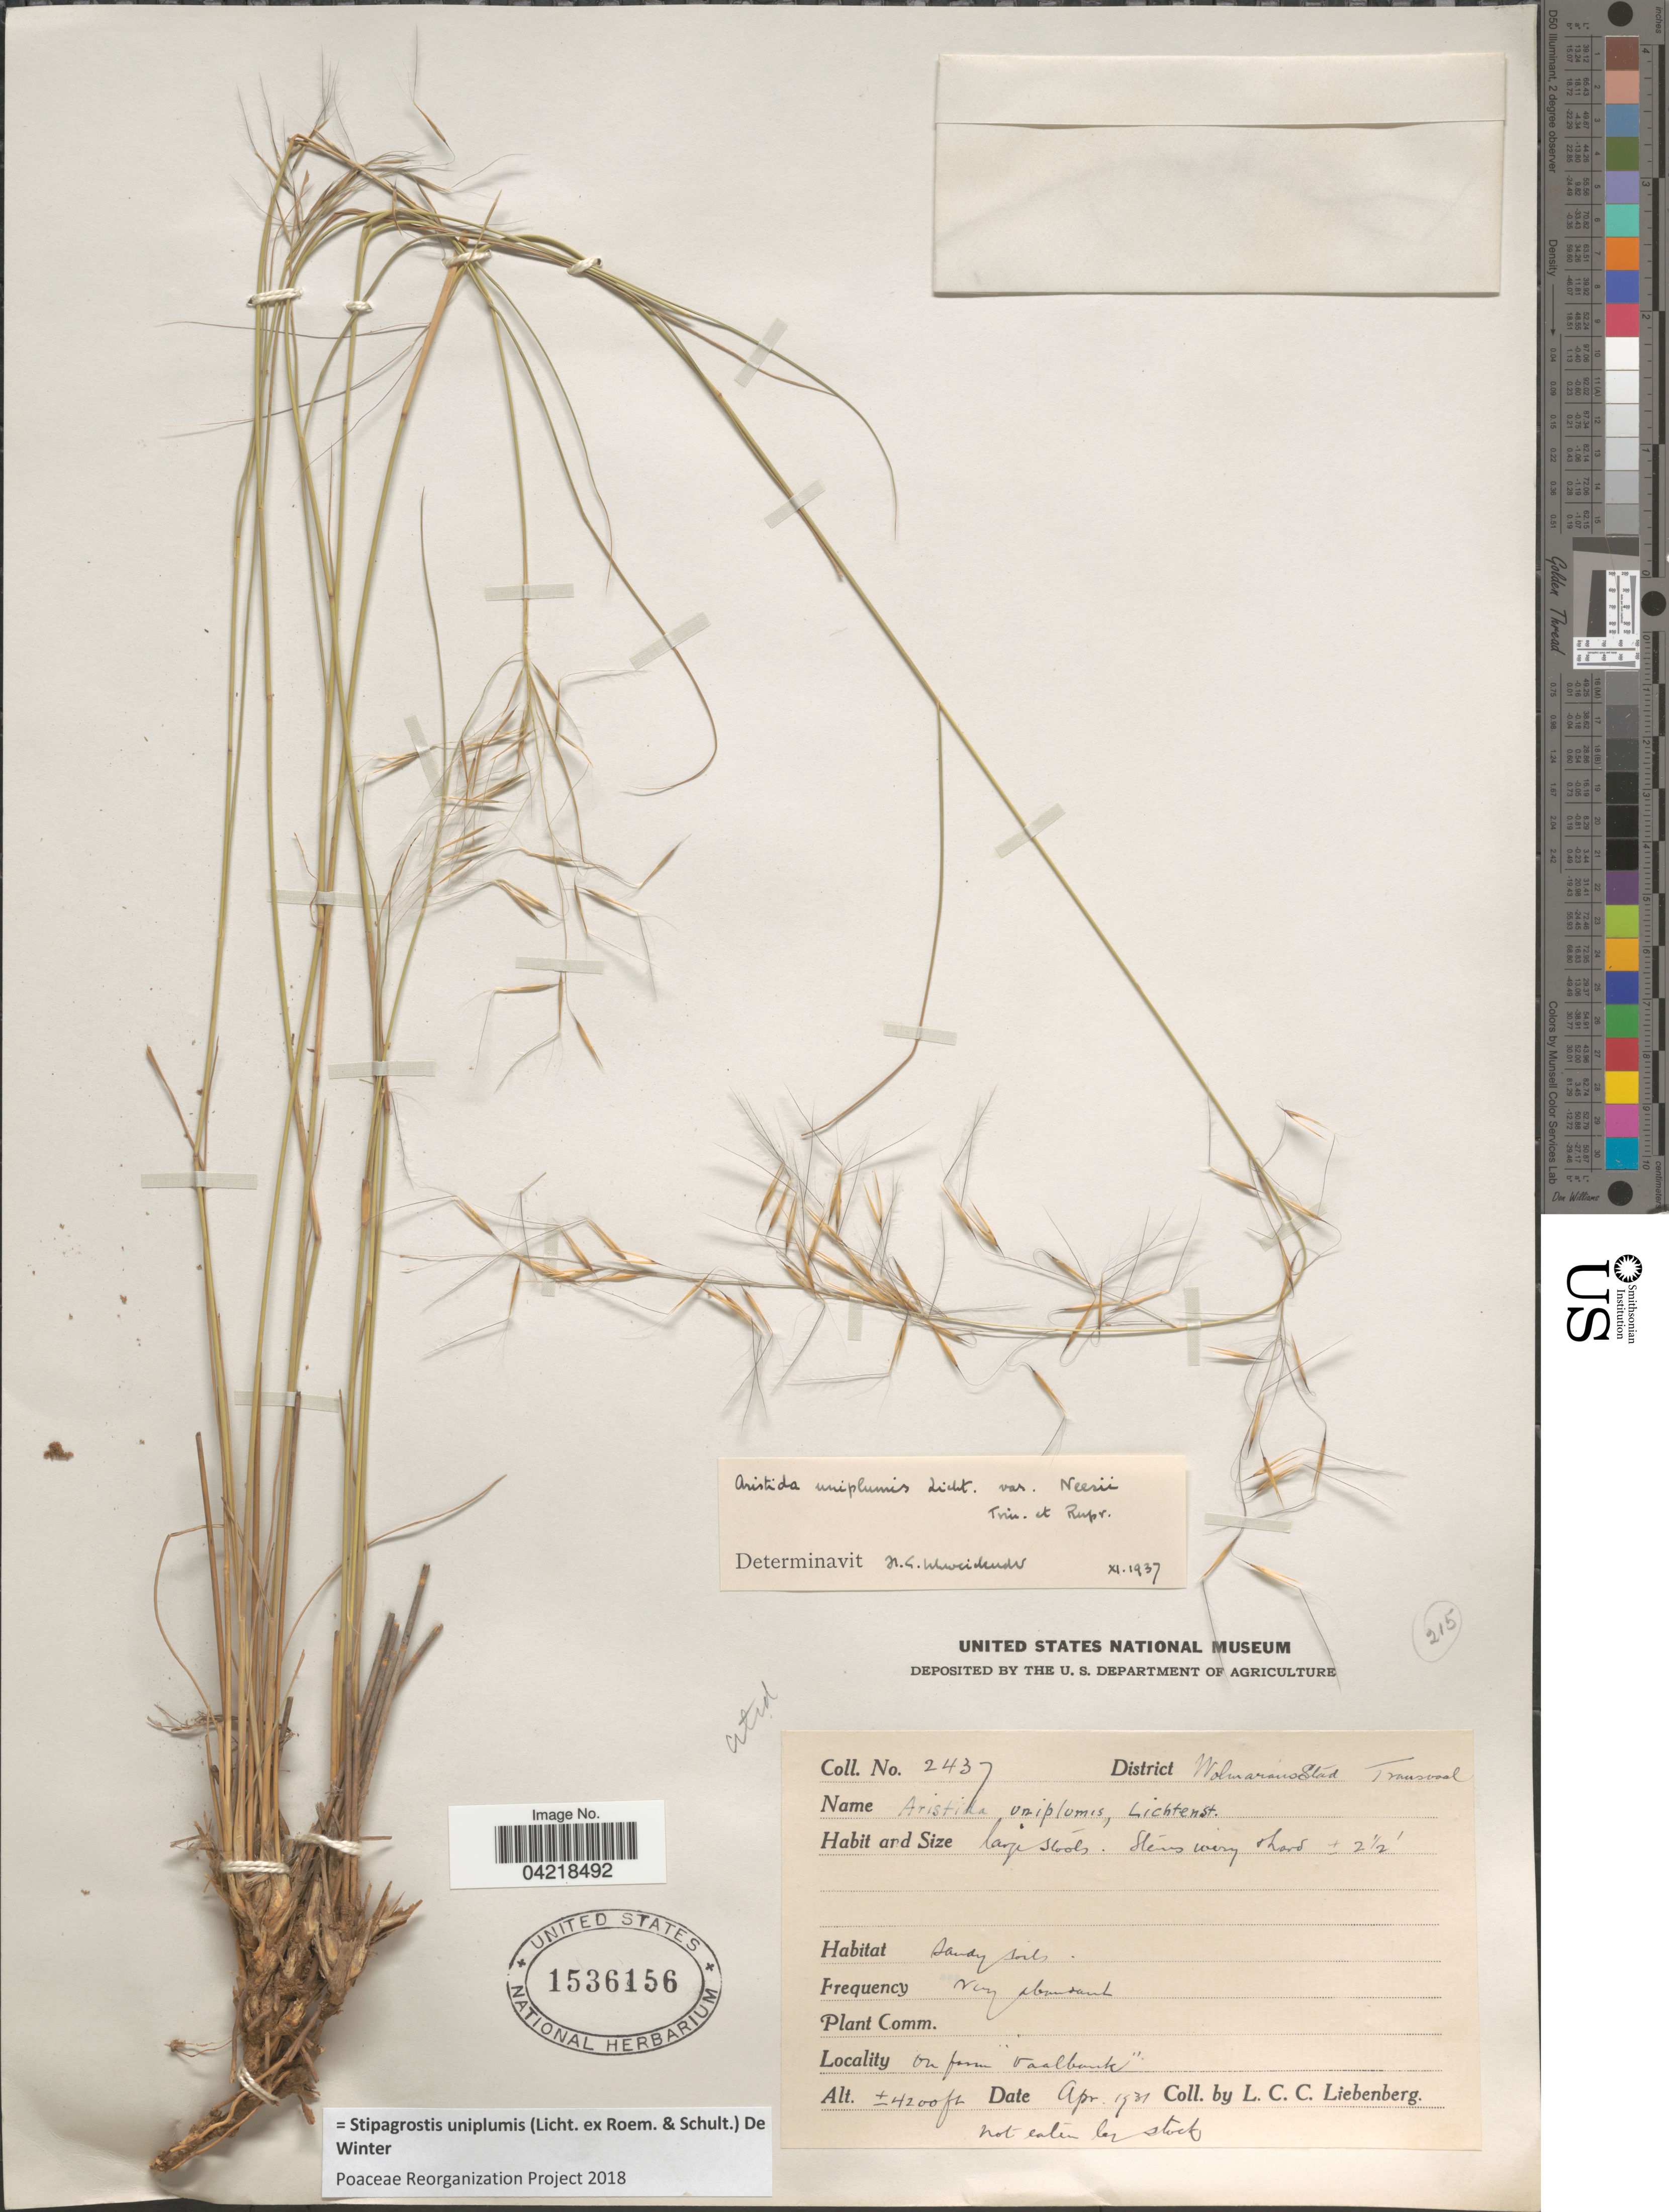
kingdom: Plantae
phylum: Tracheophyta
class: Liliopsida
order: Poales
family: Poaceae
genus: Stipagrostis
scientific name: Stipagrostis uniplumis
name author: (Licht.) De Winter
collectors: L. Liebenberg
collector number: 2437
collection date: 1931-04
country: South Africa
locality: District WolmaransStad Transvaal. On farm "Vaalbank".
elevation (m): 1280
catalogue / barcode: US 1536156